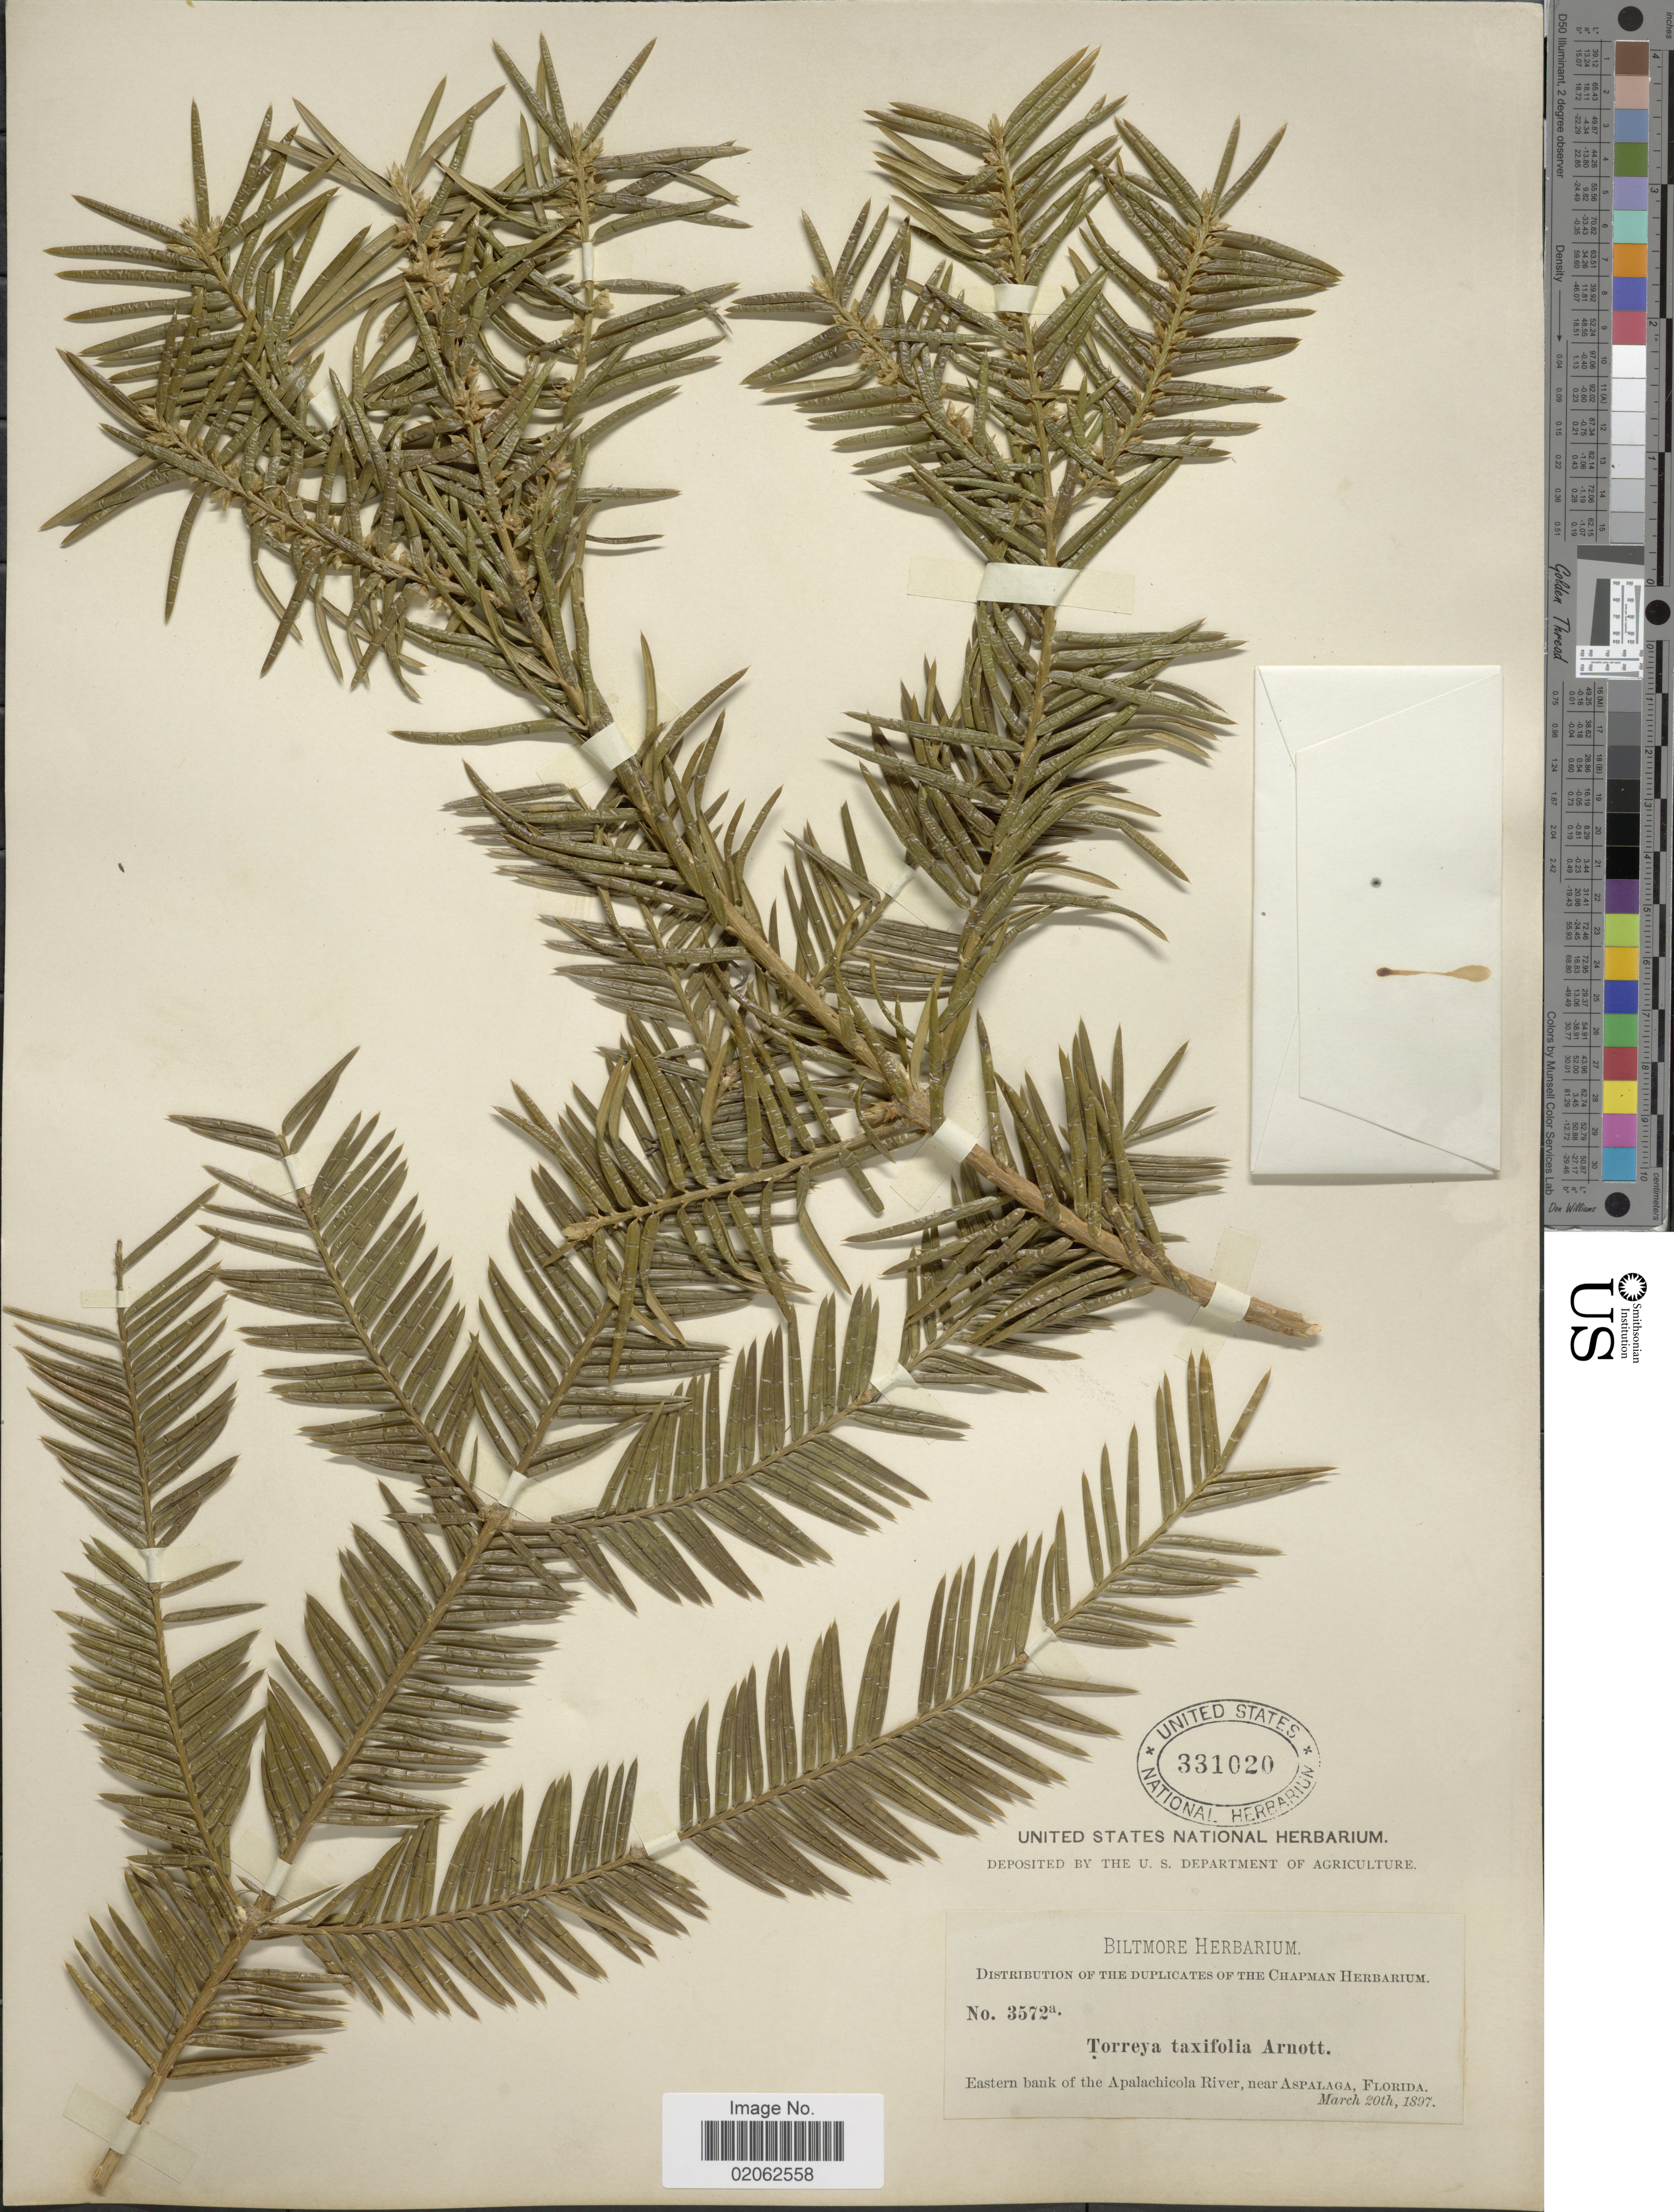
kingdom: Plantae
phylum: Tracheophyta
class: Pinopsida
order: Pinales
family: Taxaceae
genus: Torreya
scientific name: Torreya taxifolia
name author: Arn.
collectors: ex herb. Biltmore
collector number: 3572a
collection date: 1897-03-20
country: United States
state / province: Florida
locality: Eastern bank of the Apalachicola River, near Aspalaga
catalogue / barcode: US 331020